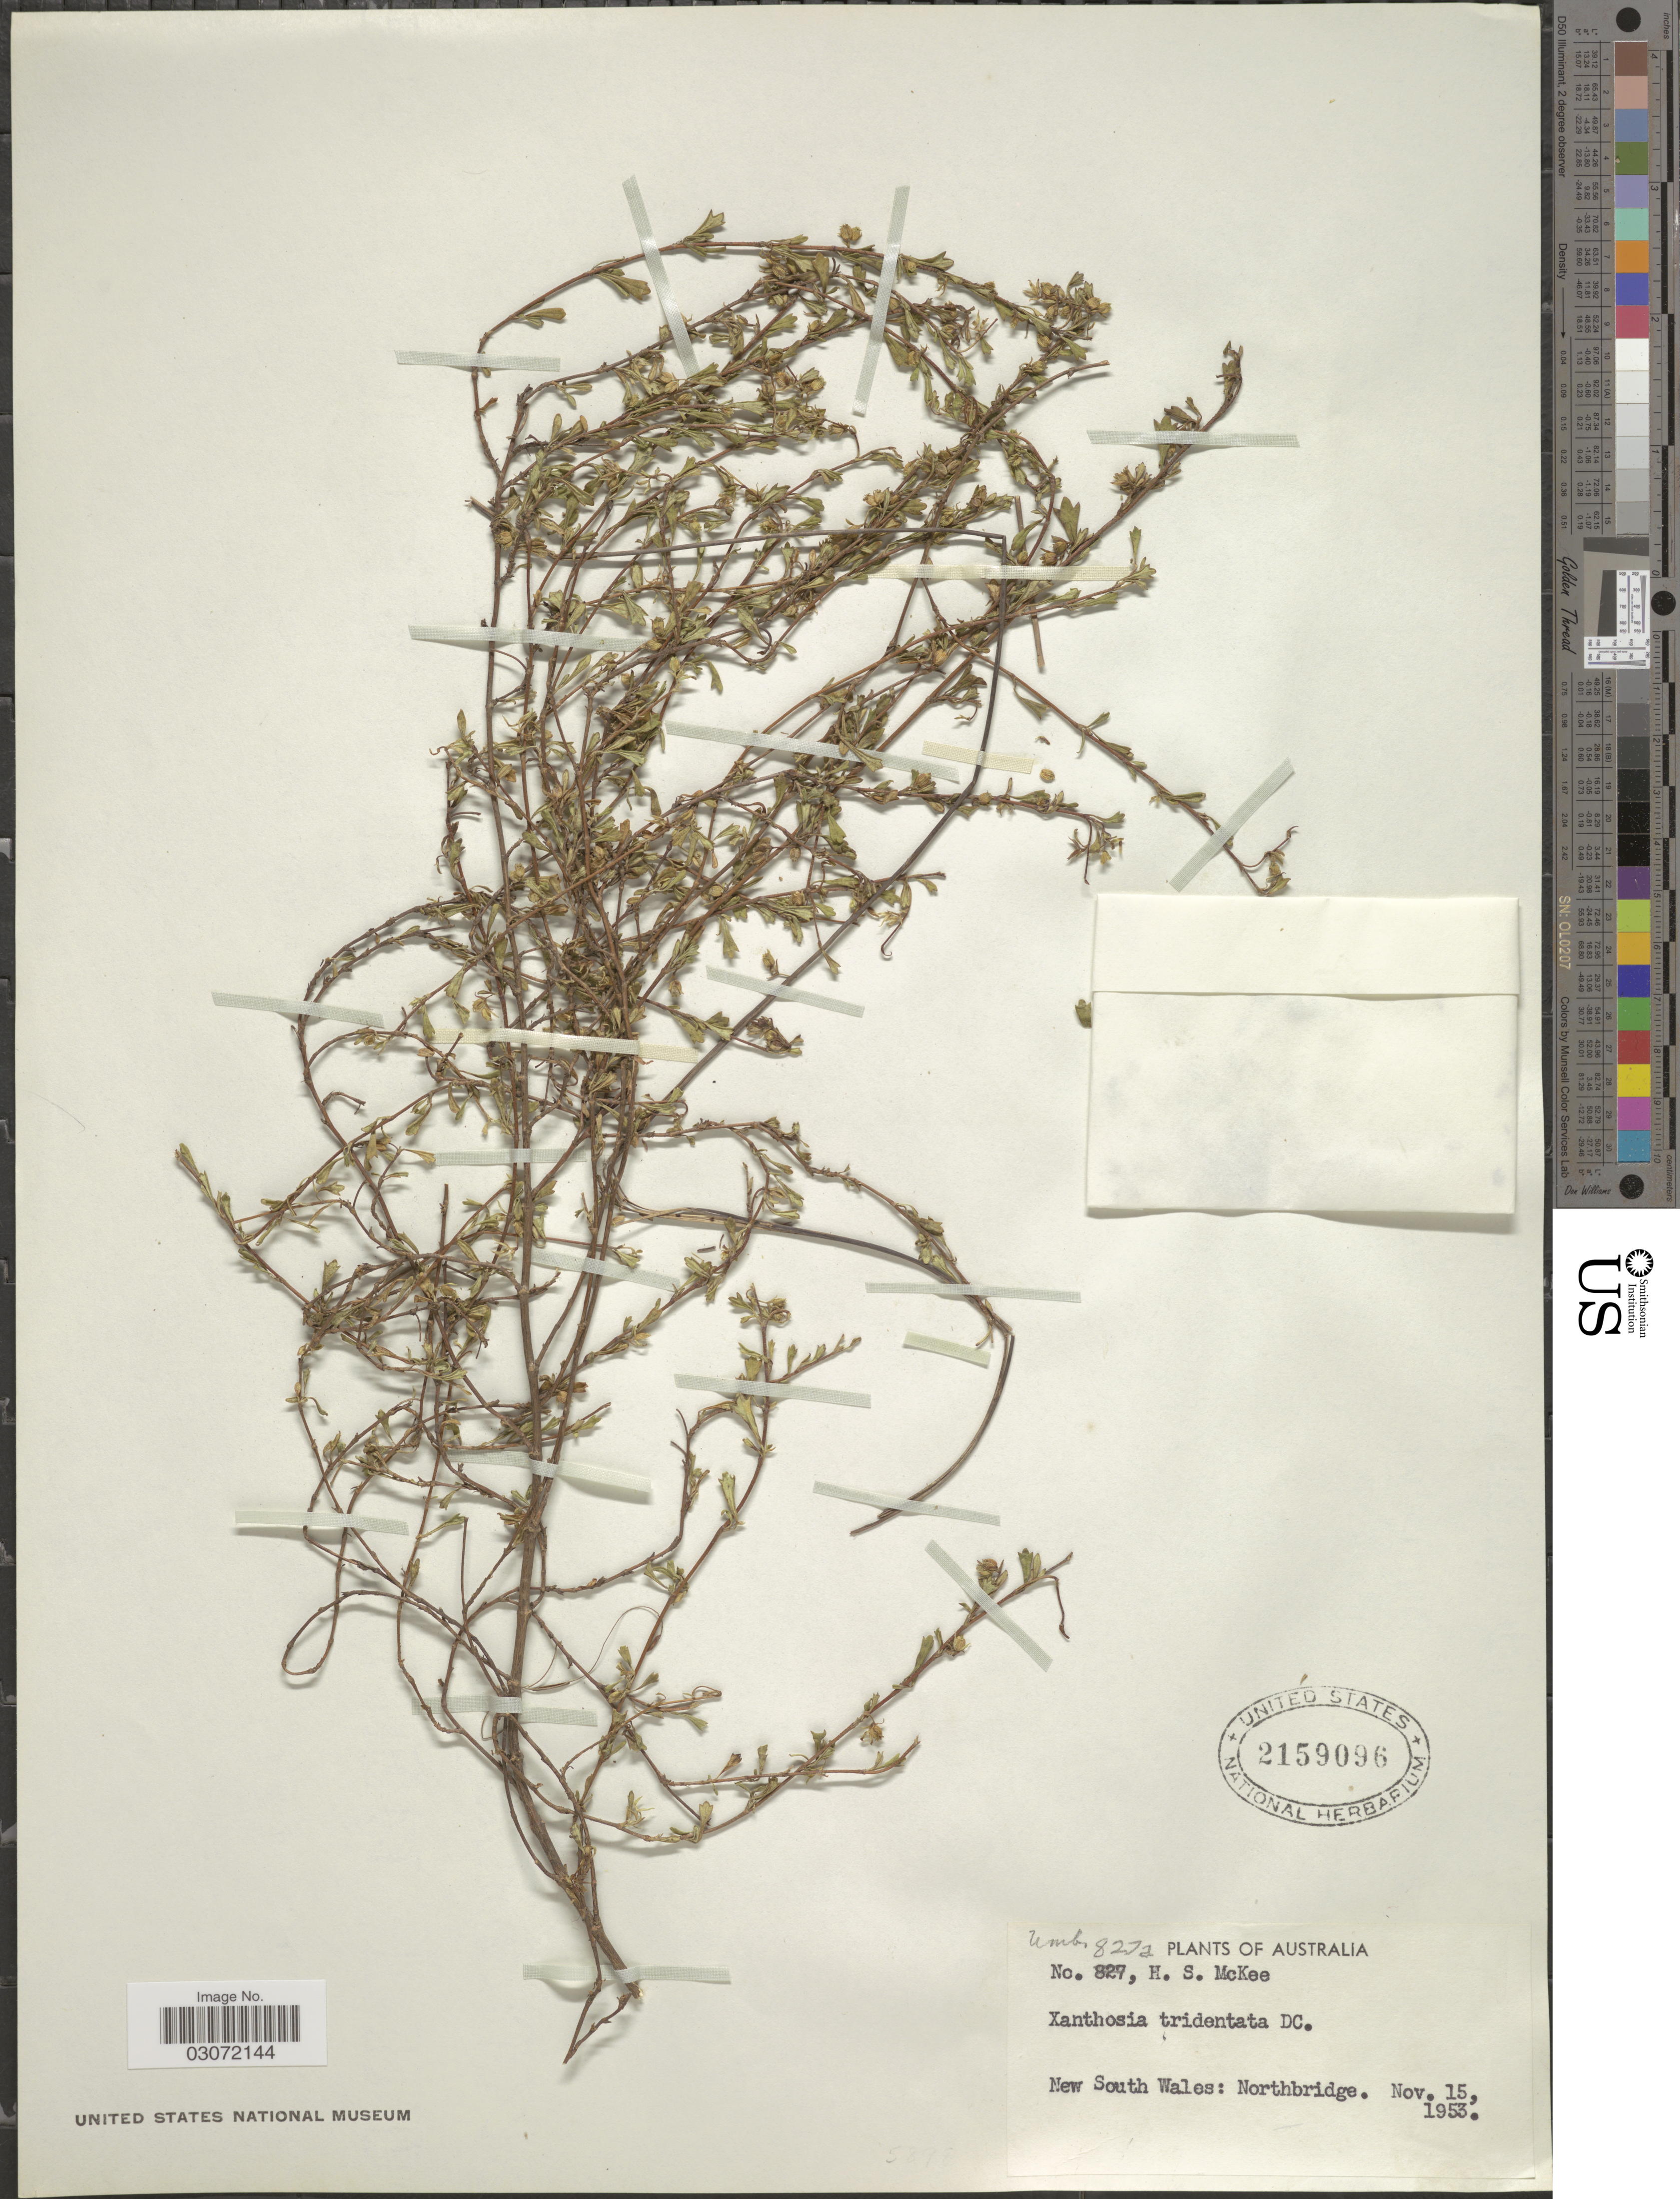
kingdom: Plantae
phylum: Tracheophyta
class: Magnoliopsida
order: Apiales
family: Apiaceae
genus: Xanthosia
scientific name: Xanthosia tridentata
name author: DC.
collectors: H. S. McKee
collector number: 827a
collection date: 1953-11-15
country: Australia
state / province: New South Wales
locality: Northbridge.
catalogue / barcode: US 2159096